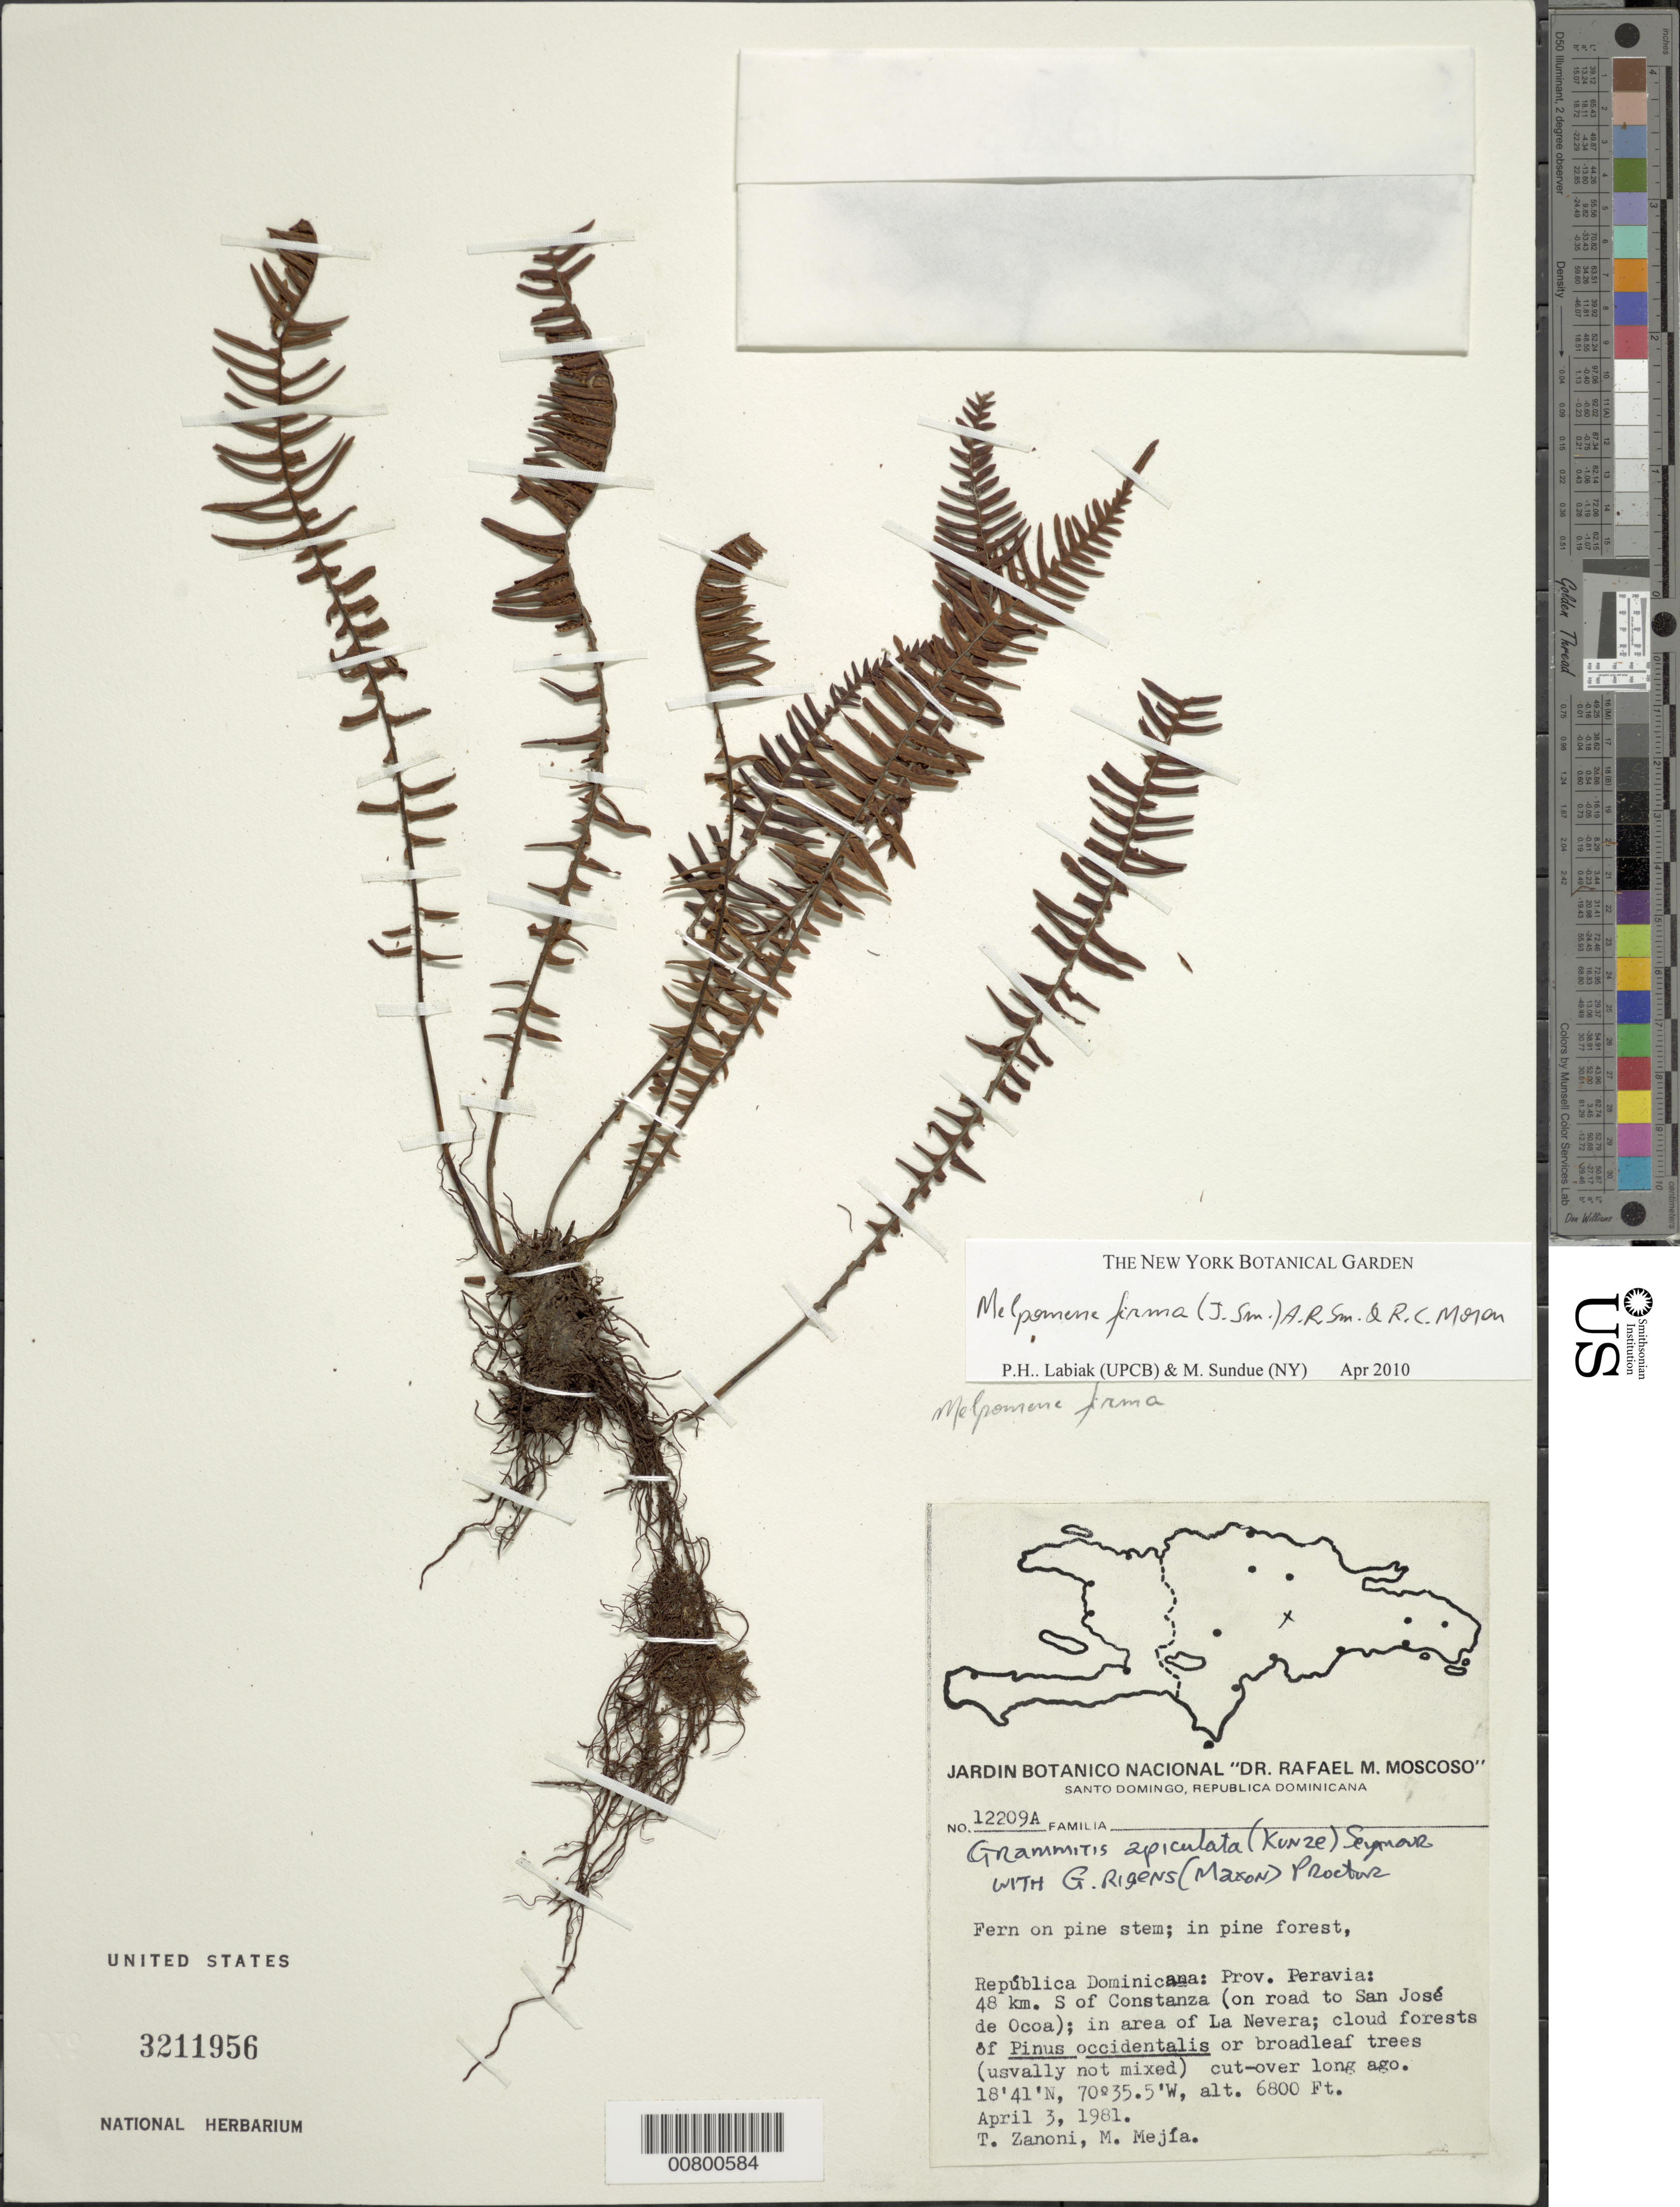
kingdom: Plantae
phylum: Tracheophyta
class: Polypodiopsida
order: Polypodiales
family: Polypodiaceae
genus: Melpomene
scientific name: Melpomene firma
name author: (J. Sm.) A.R. Sm. & R.C. Moran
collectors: T. A. Zanoni & M. Mejia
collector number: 12209a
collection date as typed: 03 Apr 1981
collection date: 1981-04-03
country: Dominican Republic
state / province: Peravia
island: Hispaniola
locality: Constanza, 48 km S on road to San José de Ocoa, area of La Nevera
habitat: Cloud forests on Pinus occidentalis or broadleaf trees cut-over long ago; pine forest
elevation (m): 2073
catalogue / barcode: US 3211956